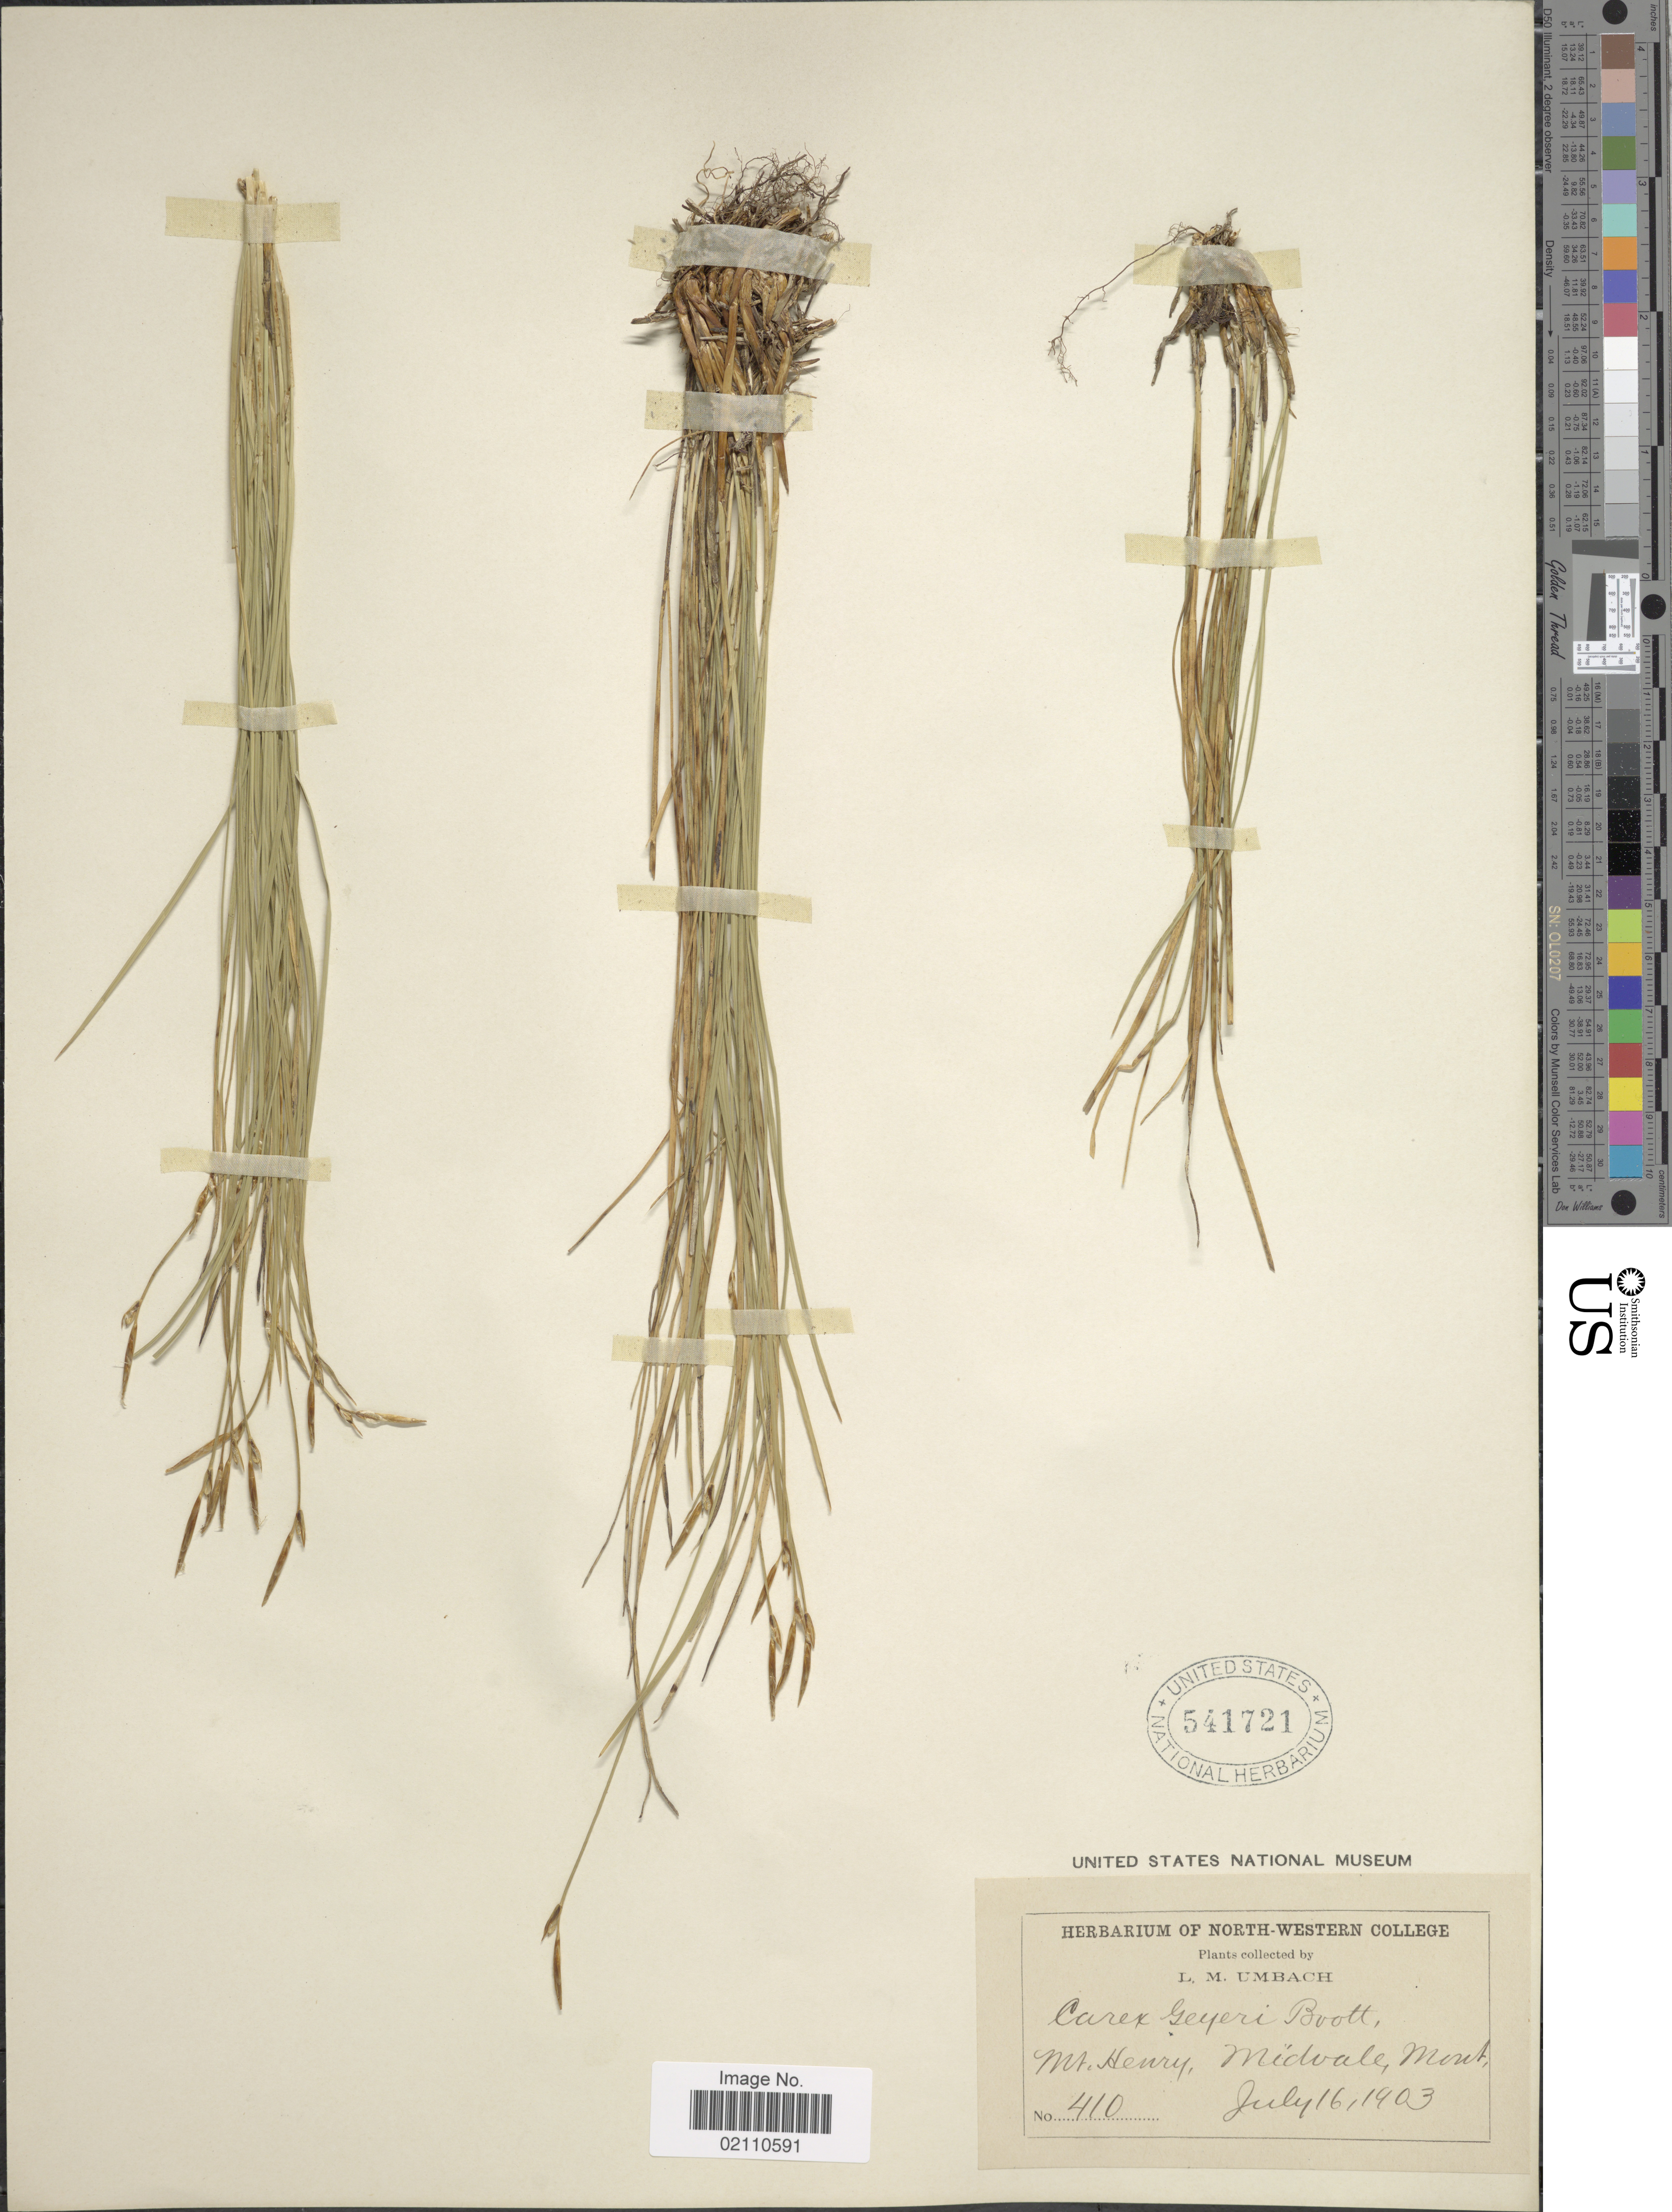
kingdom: Plantae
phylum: Tracheophyta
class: Liliopsida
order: Poales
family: Cyperaceae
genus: Carex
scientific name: Carex geyeri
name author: Boott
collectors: L. M. Umbach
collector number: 410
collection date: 1903-07-16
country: United States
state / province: Montana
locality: Mt. Henry, Midvale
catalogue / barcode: US 541721